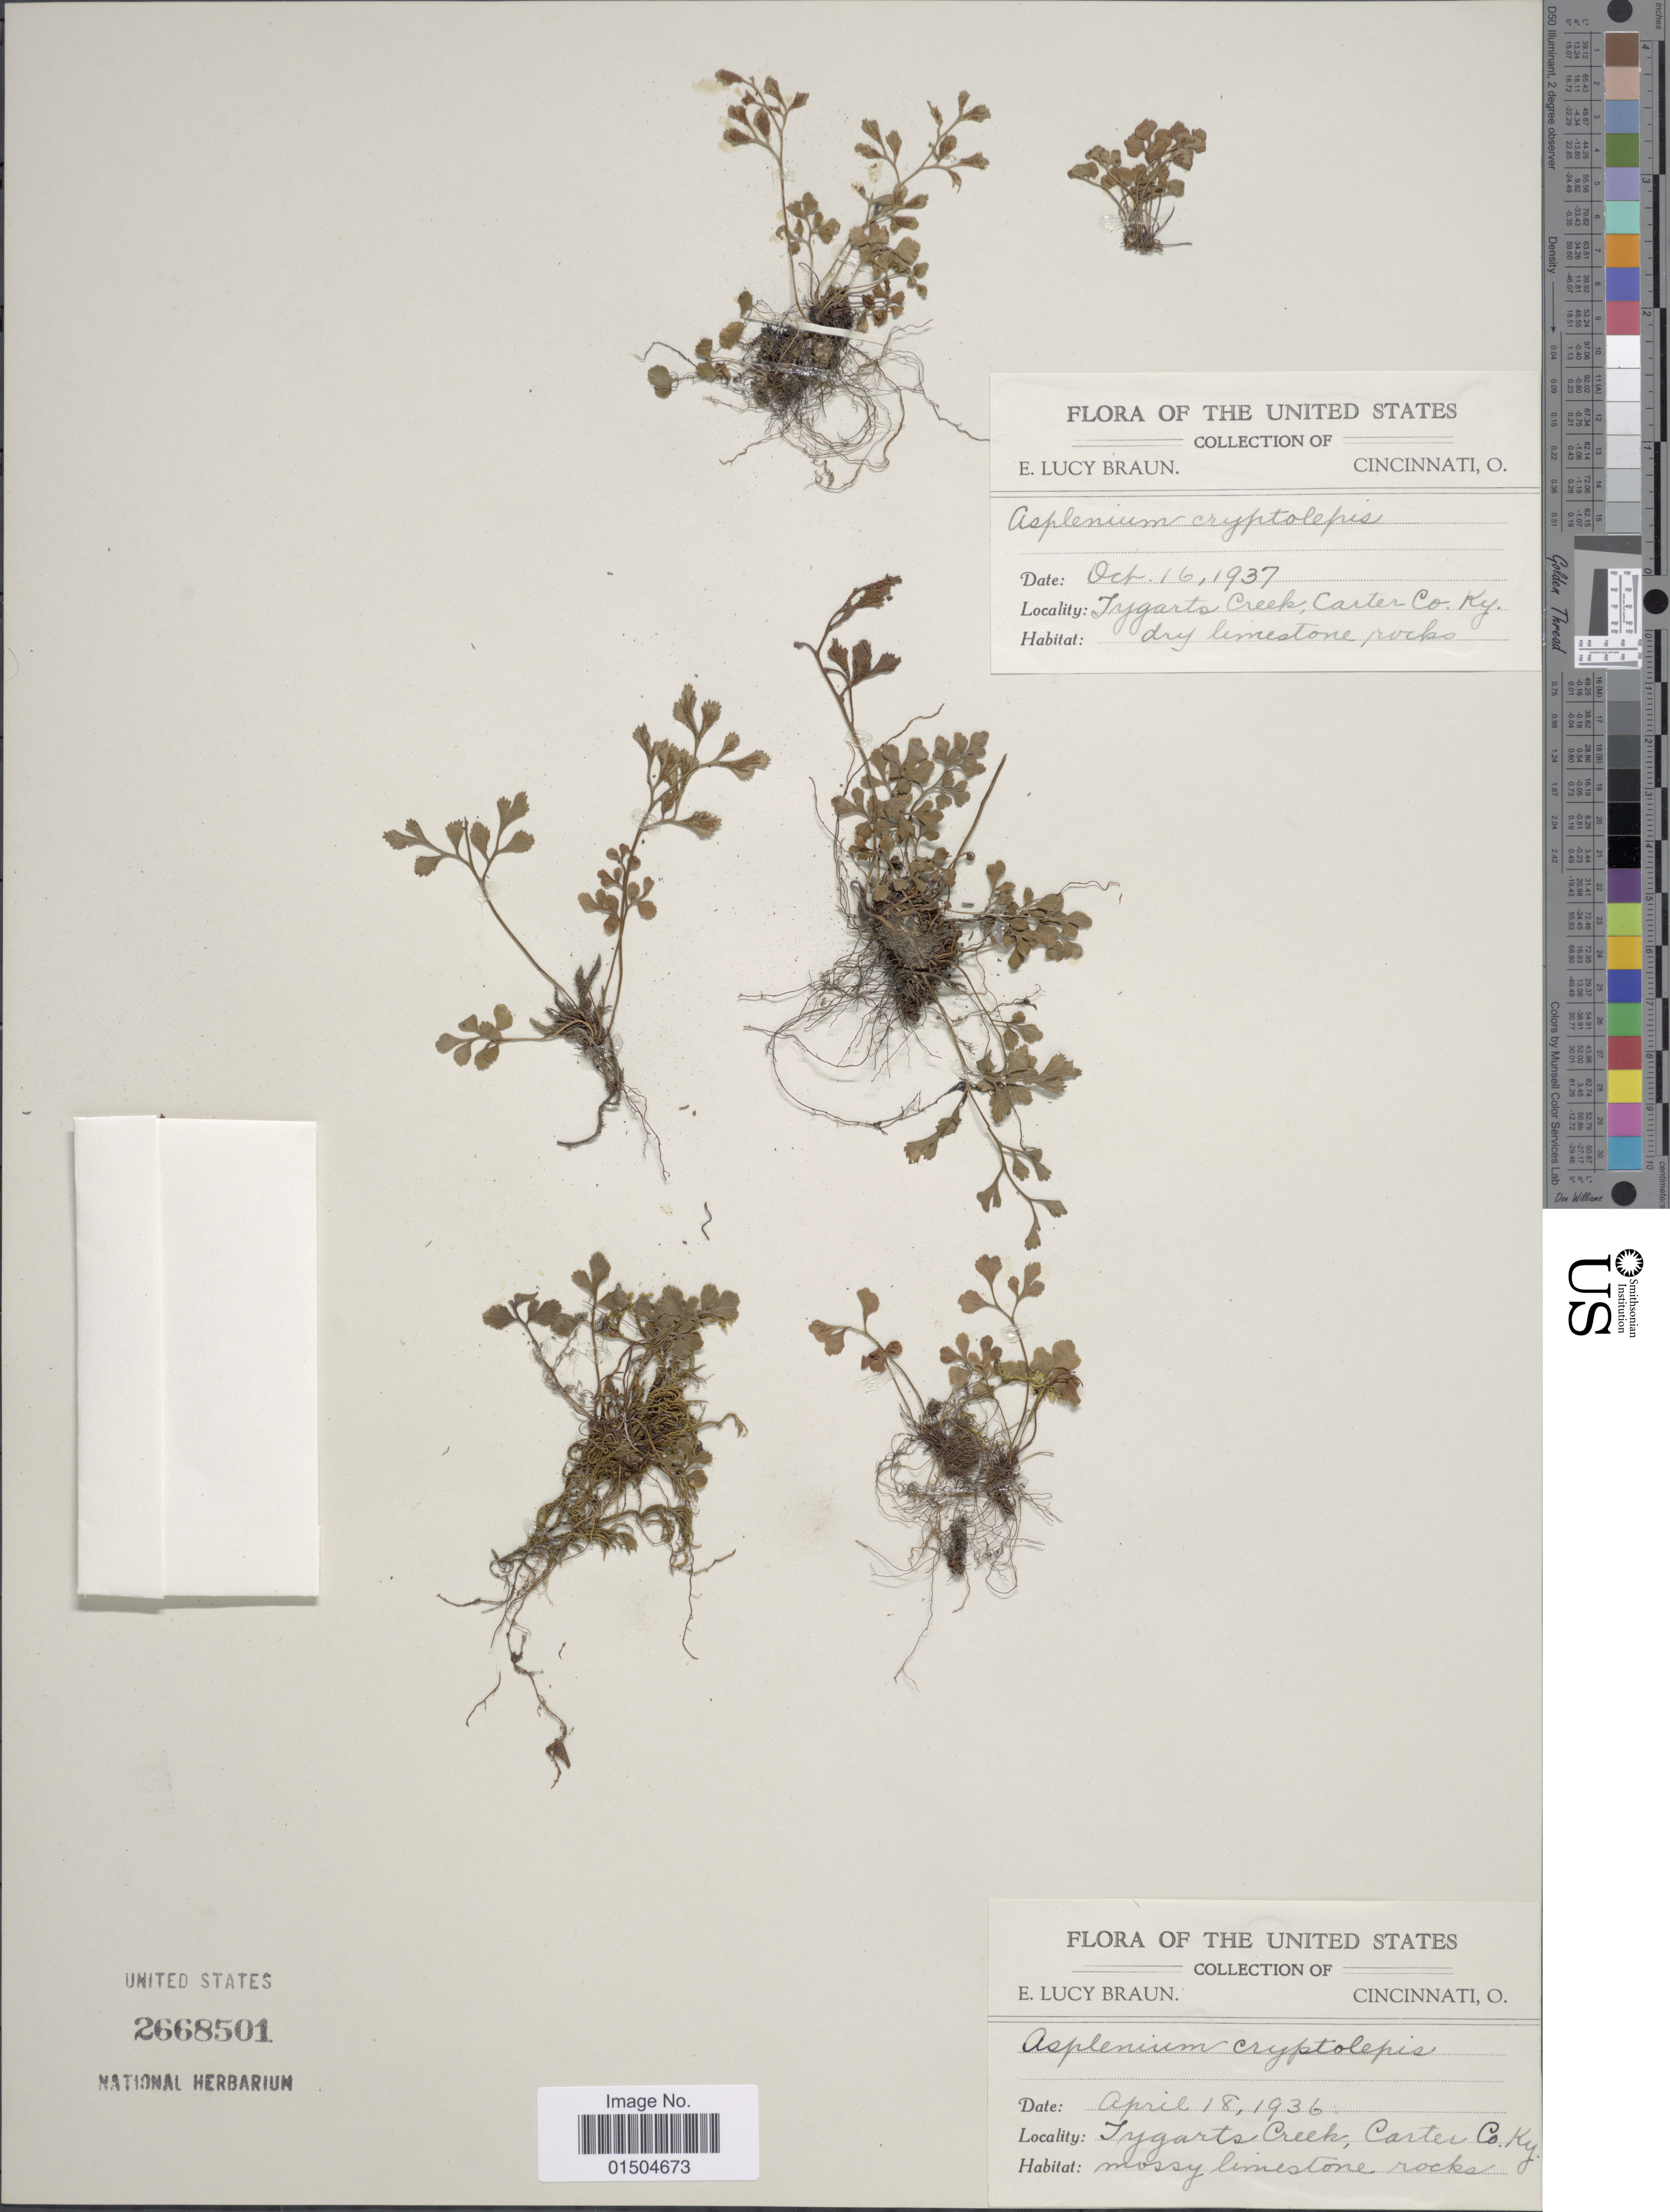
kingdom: Plantae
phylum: Tracheophyta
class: Polypodiopsida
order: Polypodiales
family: Aspleniaceae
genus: Asplenium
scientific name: Asplenium ruta-muraria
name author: L.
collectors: E. L. Braun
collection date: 1936-04-18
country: United States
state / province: Kentucky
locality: Tygarts Creek, Carter Co.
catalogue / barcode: US 2668501